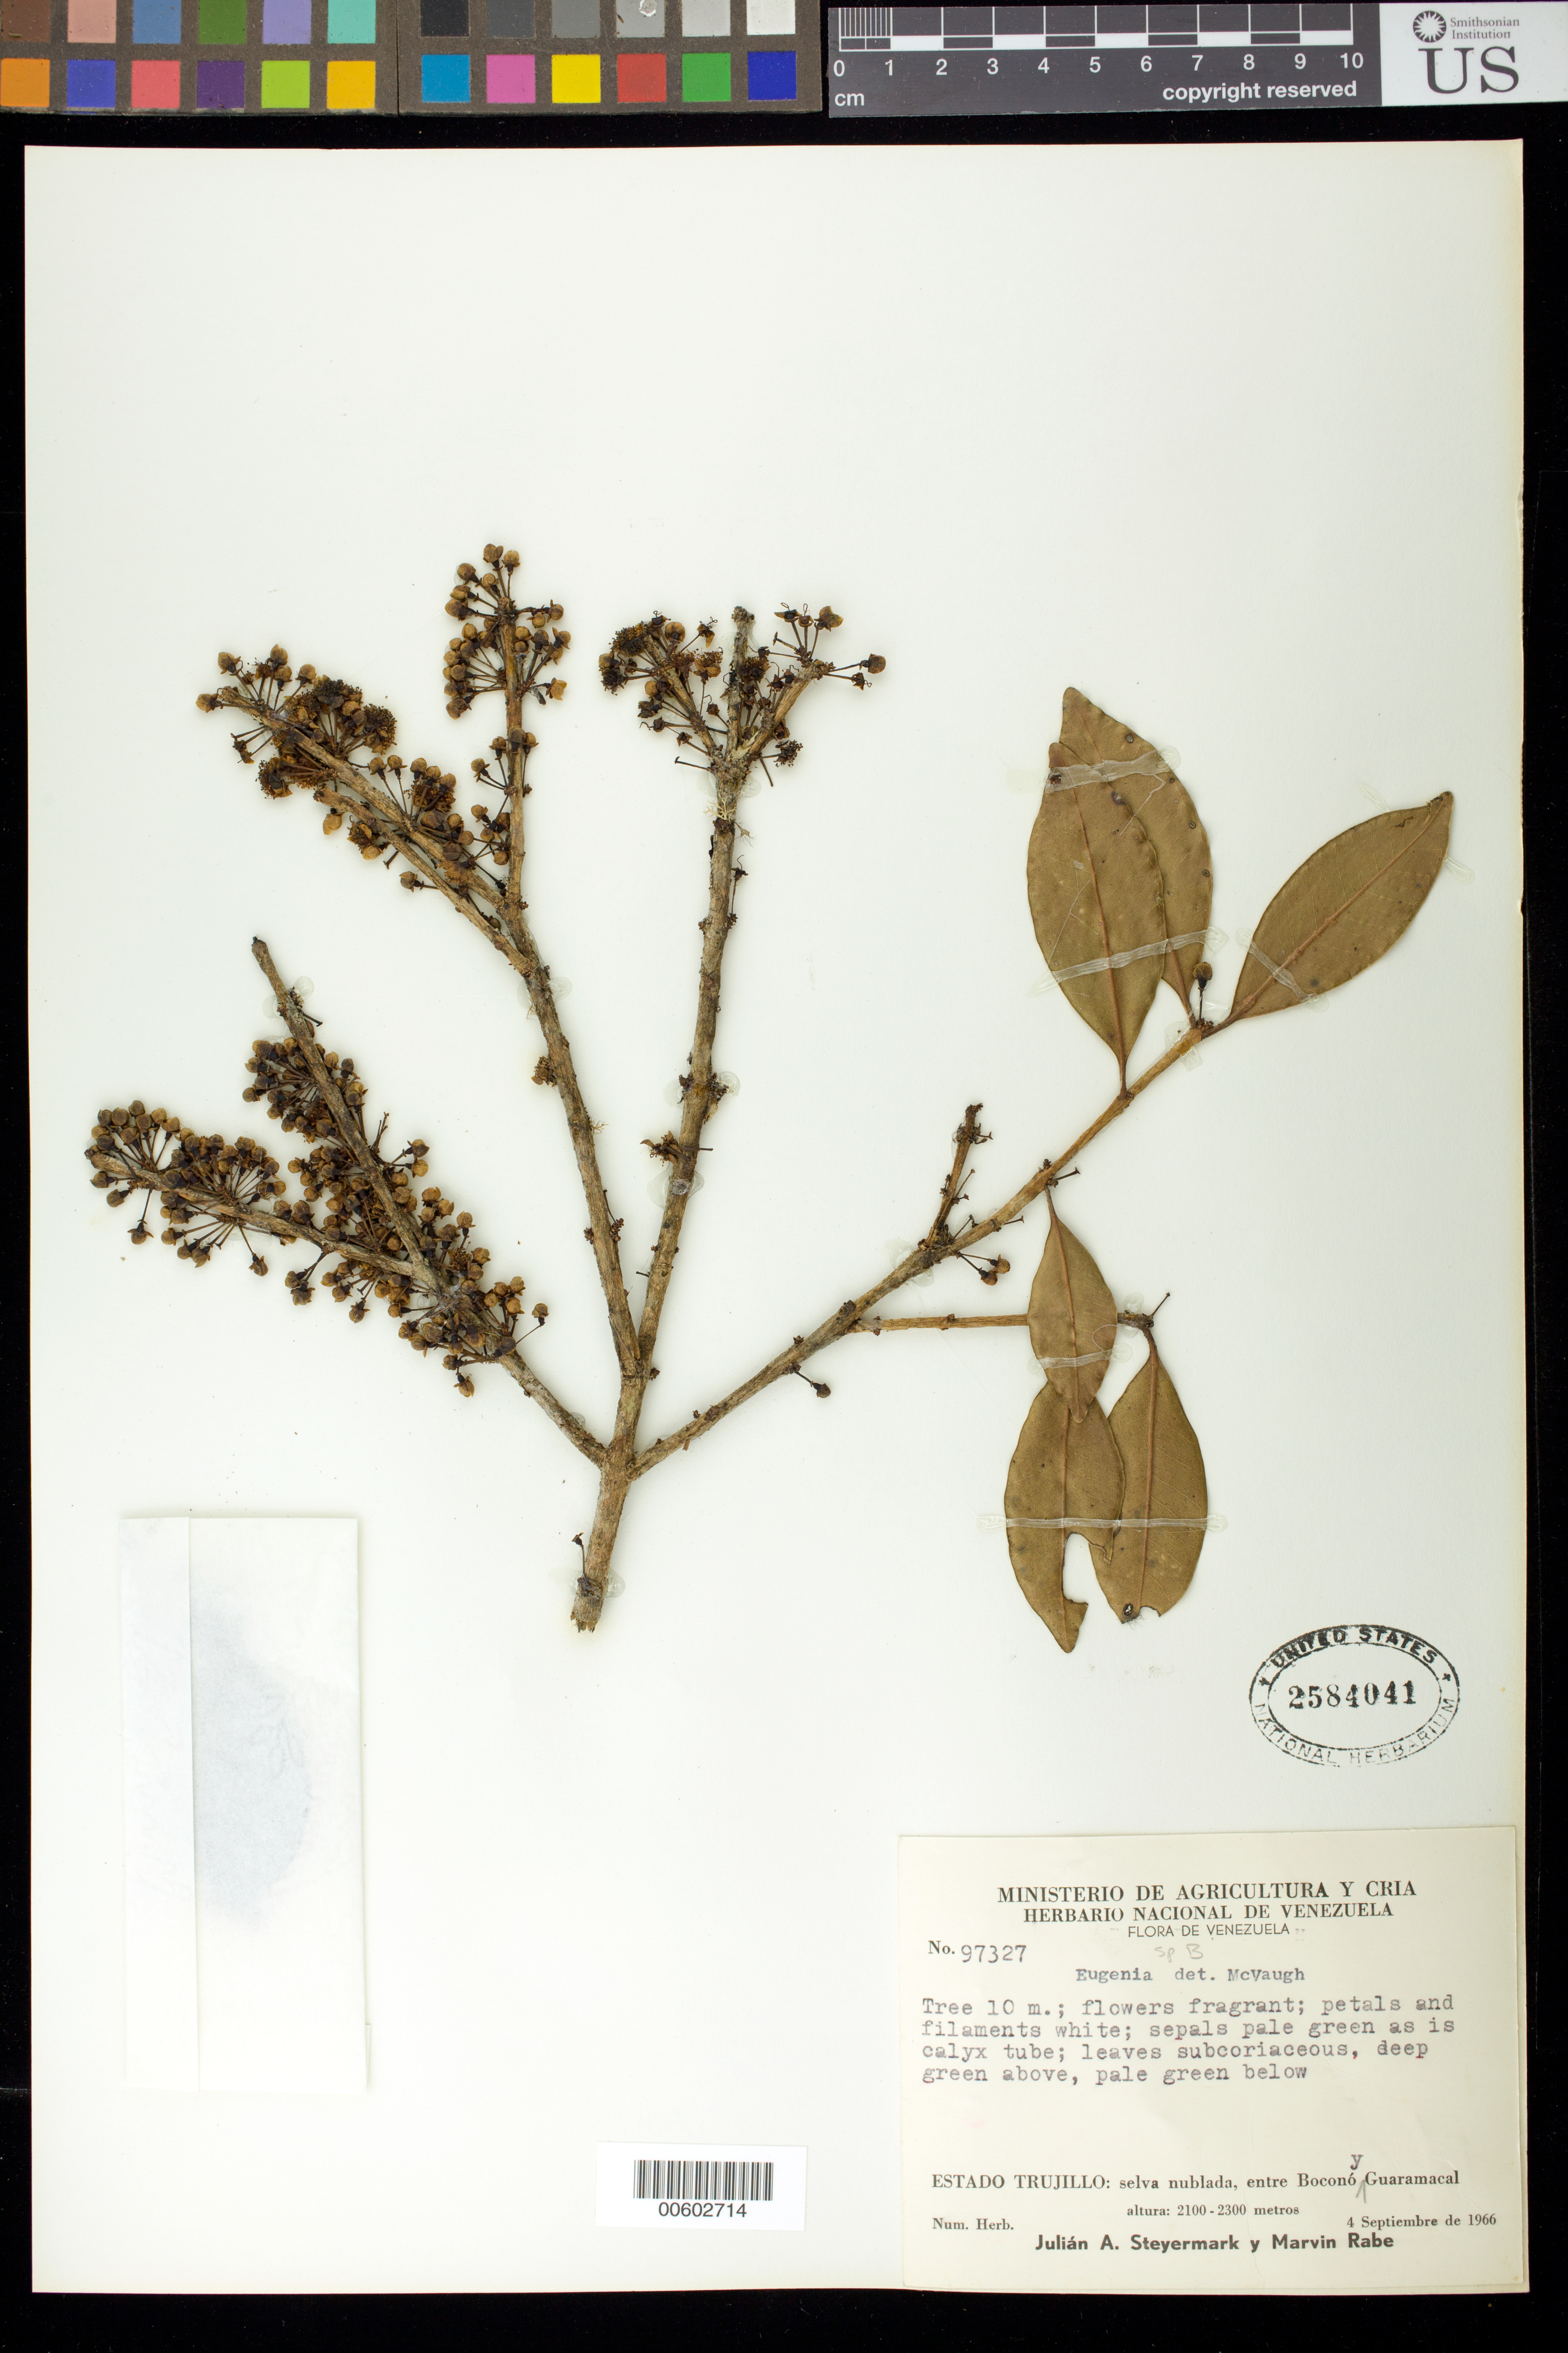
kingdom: Plantae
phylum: Tracheophyta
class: Magnoliopsida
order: Myrtales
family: Myrtaceae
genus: Eugenia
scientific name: Eugenia sp. b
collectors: J. Steyermark & M. Rabe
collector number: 97327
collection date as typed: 04 Sep 1966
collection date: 1966-09-04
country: Venezuela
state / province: Trujillo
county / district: Boconó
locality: Entre Boconó y Guaramacal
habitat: Selva nublada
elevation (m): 2100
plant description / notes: US, VEN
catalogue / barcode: US 2584041